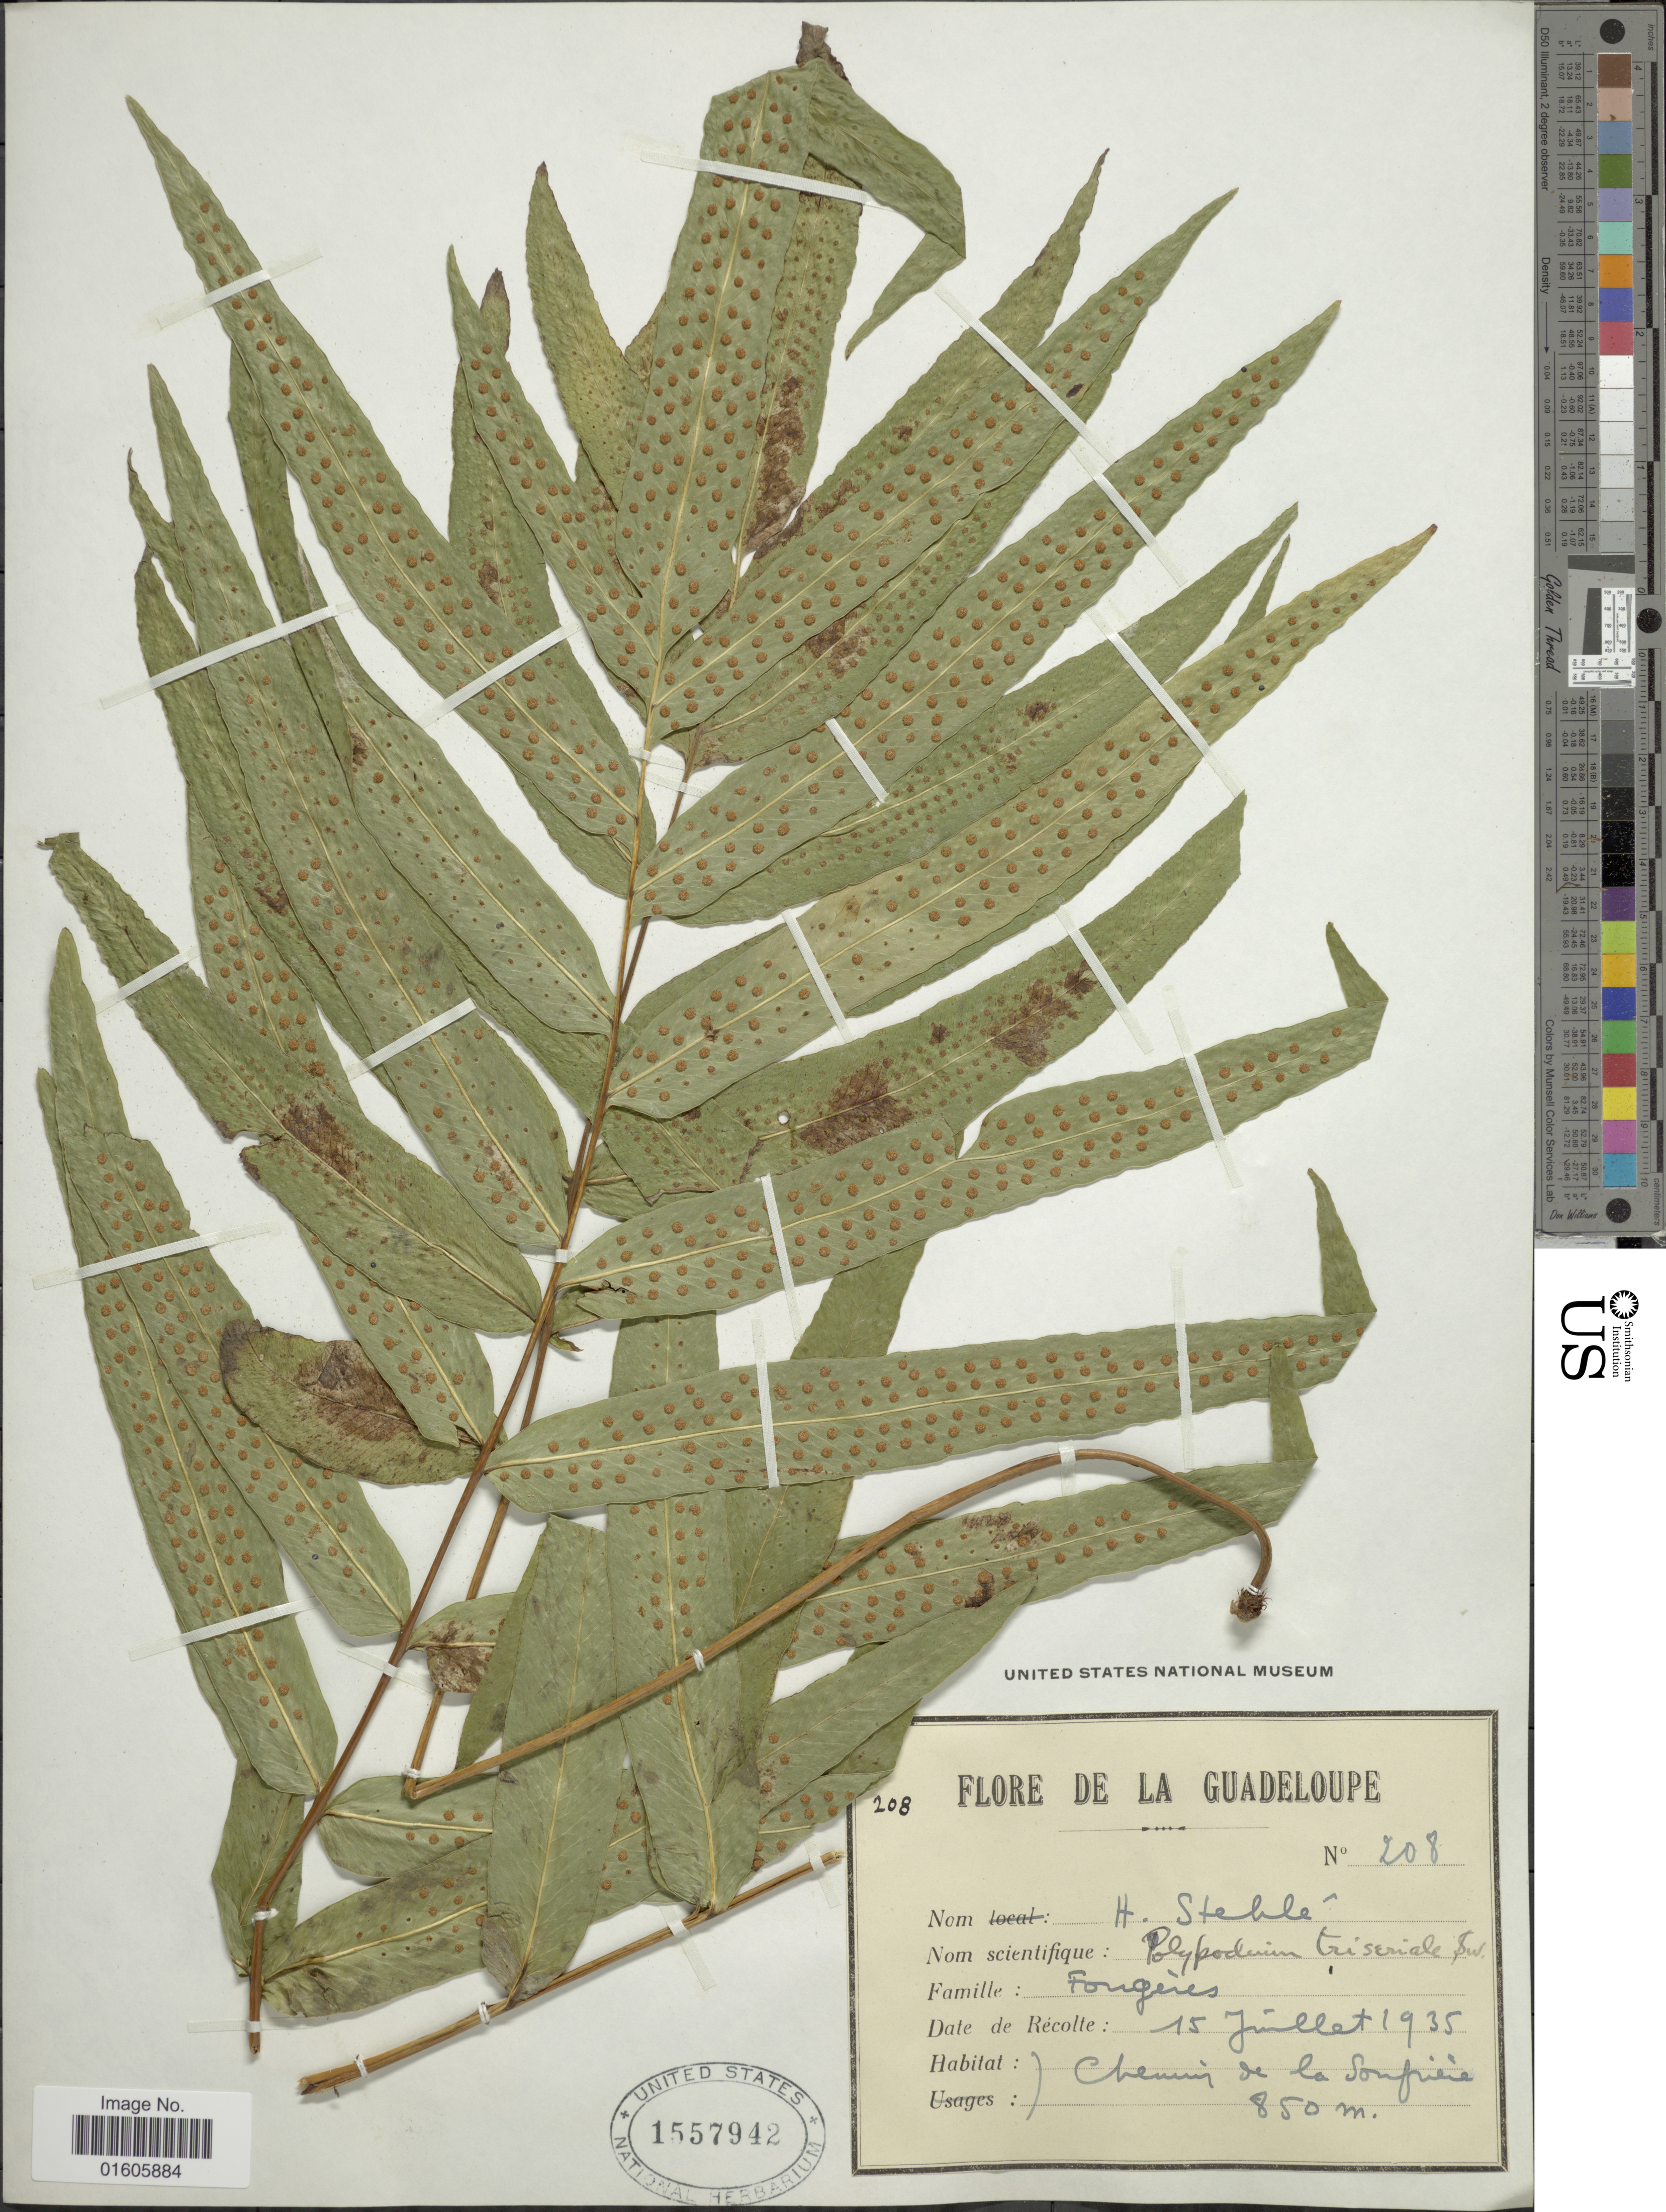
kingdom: Plantae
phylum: Tracheophyta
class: Polypodiopsida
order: Polypodiales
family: Polypodiaceae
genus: Serpocaulon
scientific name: Serpocaulon triseriale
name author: (Sw.) A.R. Sm.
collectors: H. Stehlé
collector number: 208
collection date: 1935-07-15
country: Guadeloupe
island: Leeward Is.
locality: Chemin de la Soufrière.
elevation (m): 850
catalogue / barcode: US 1557942